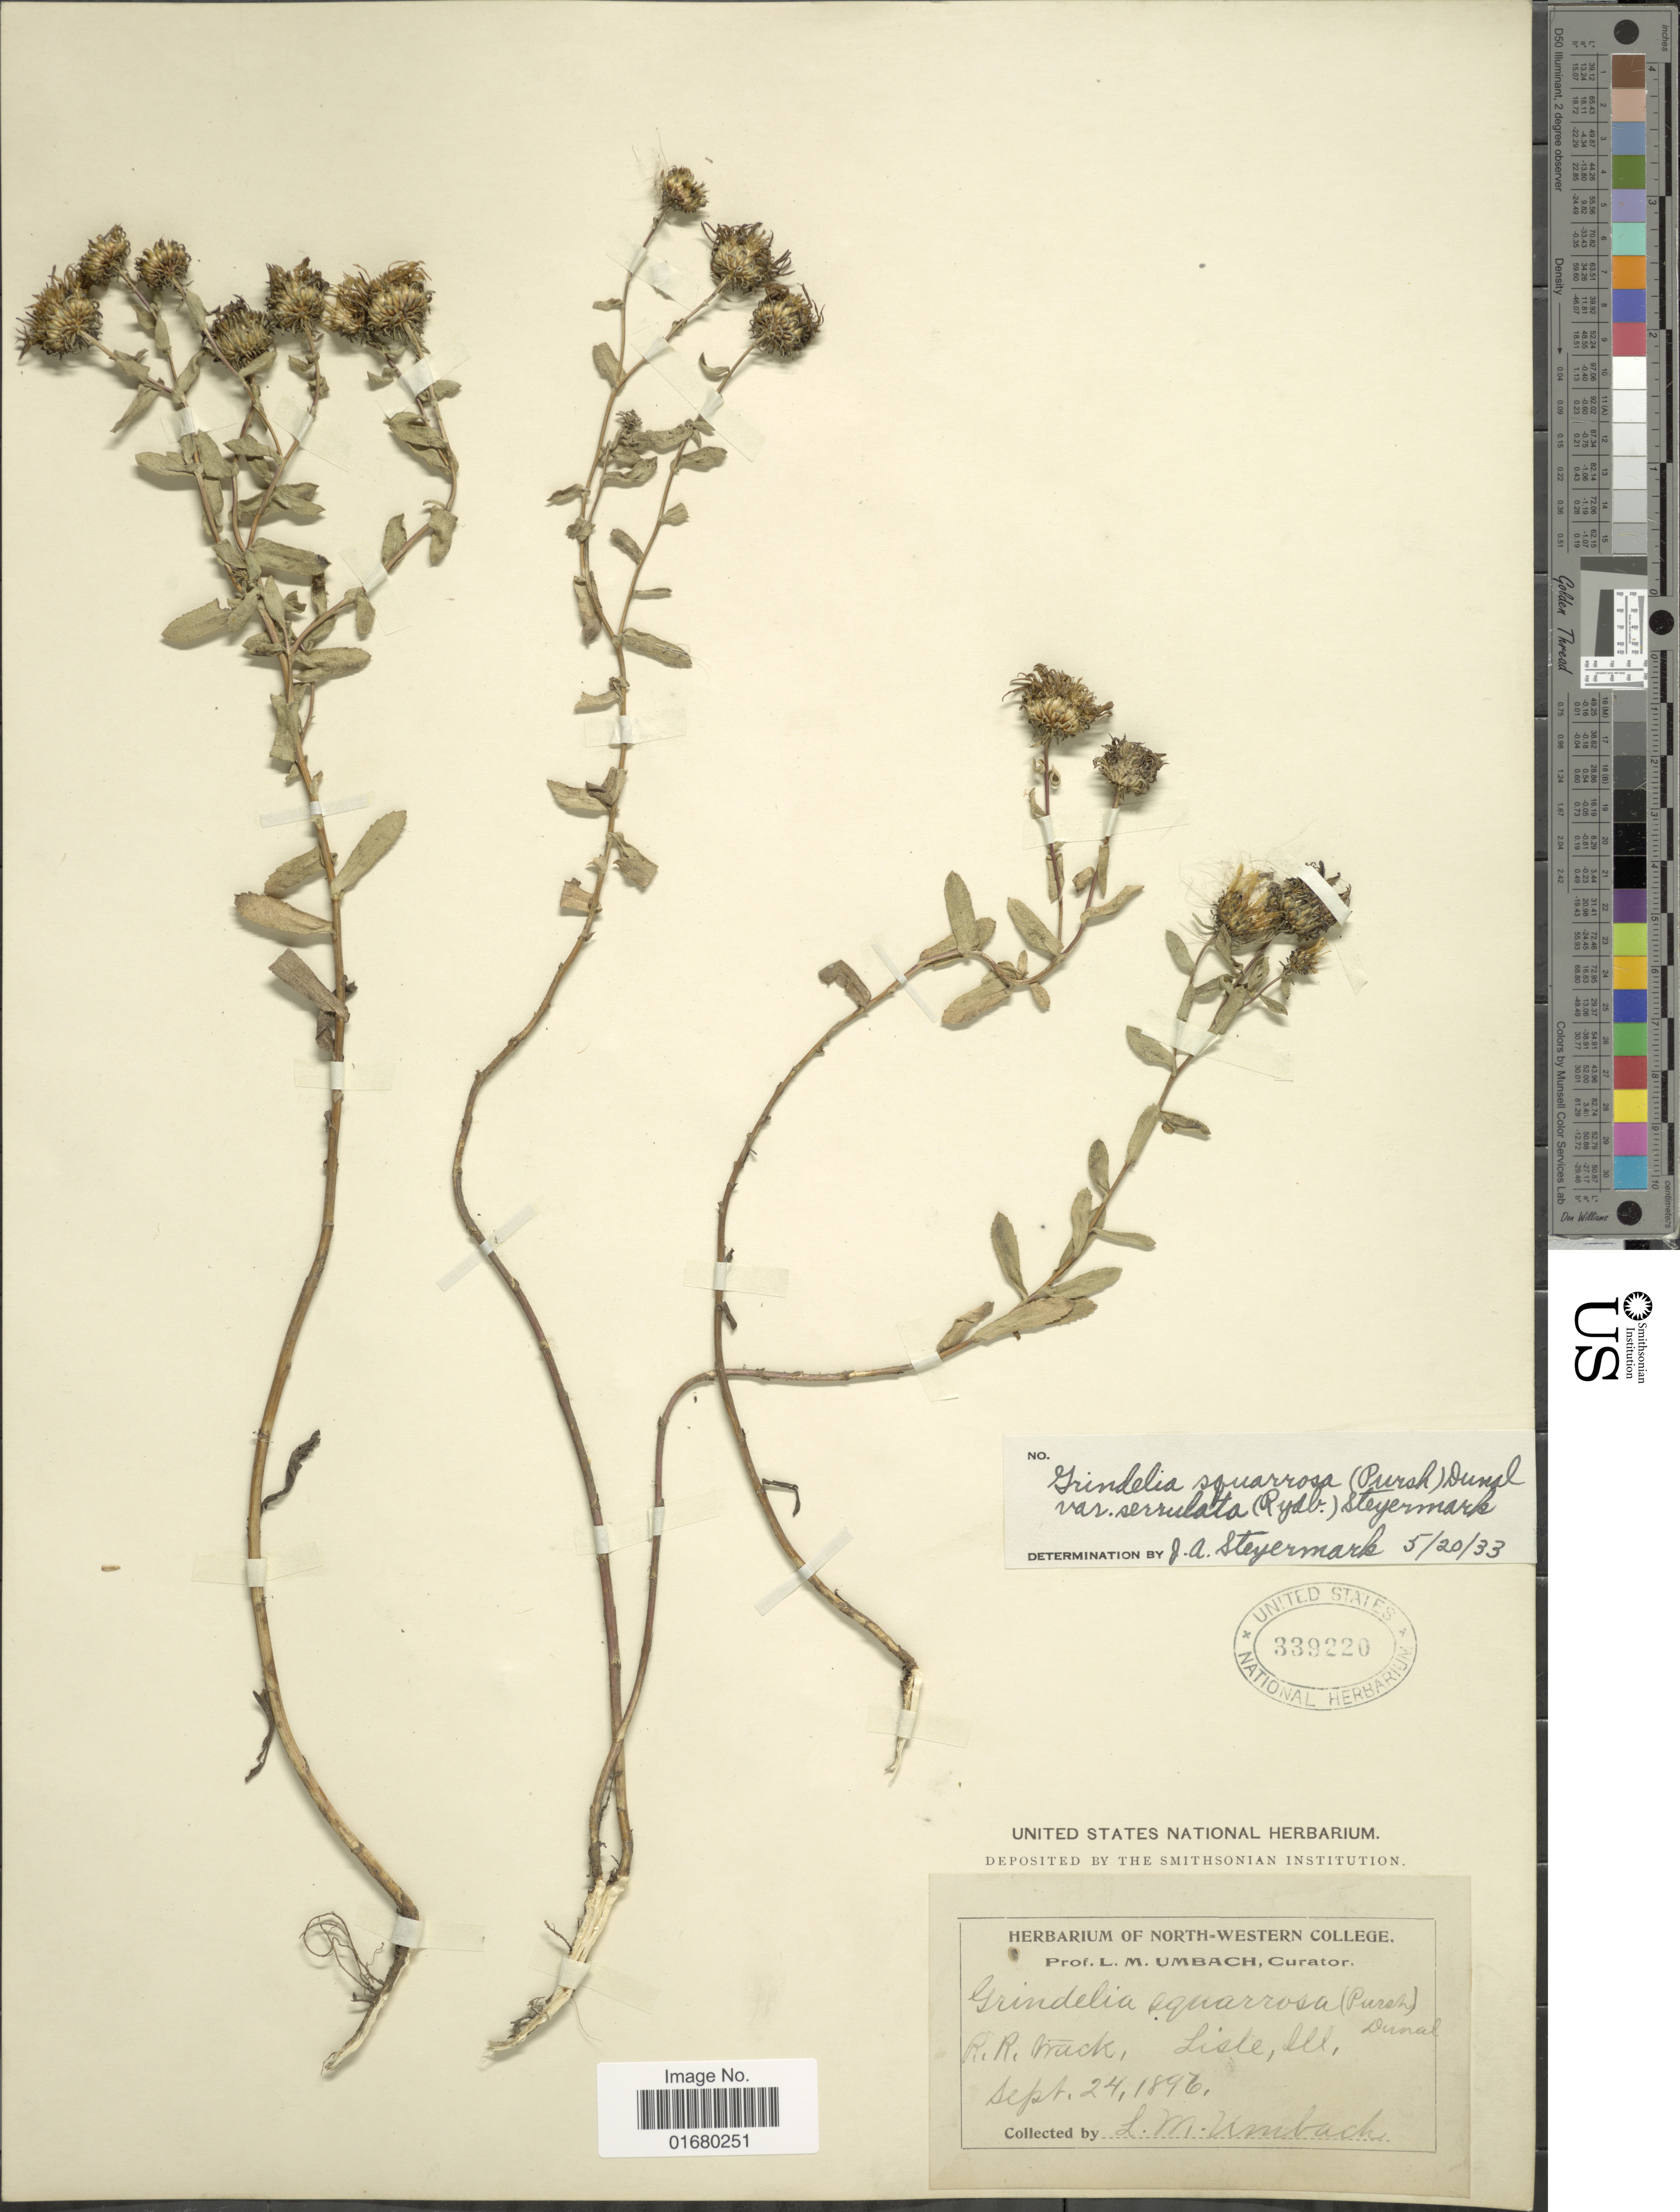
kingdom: Plantae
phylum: Tracheophyta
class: Magnoliopsida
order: Asterales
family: Asteraceae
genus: Grindelia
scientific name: Grindelia squarrosa var. serrulata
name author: (Rydb.) Steyerm.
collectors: L. M. Umbach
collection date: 1896-09-24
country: United States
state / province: Illinois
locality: R.R. Wuck, Lisle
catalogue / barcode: US 339220